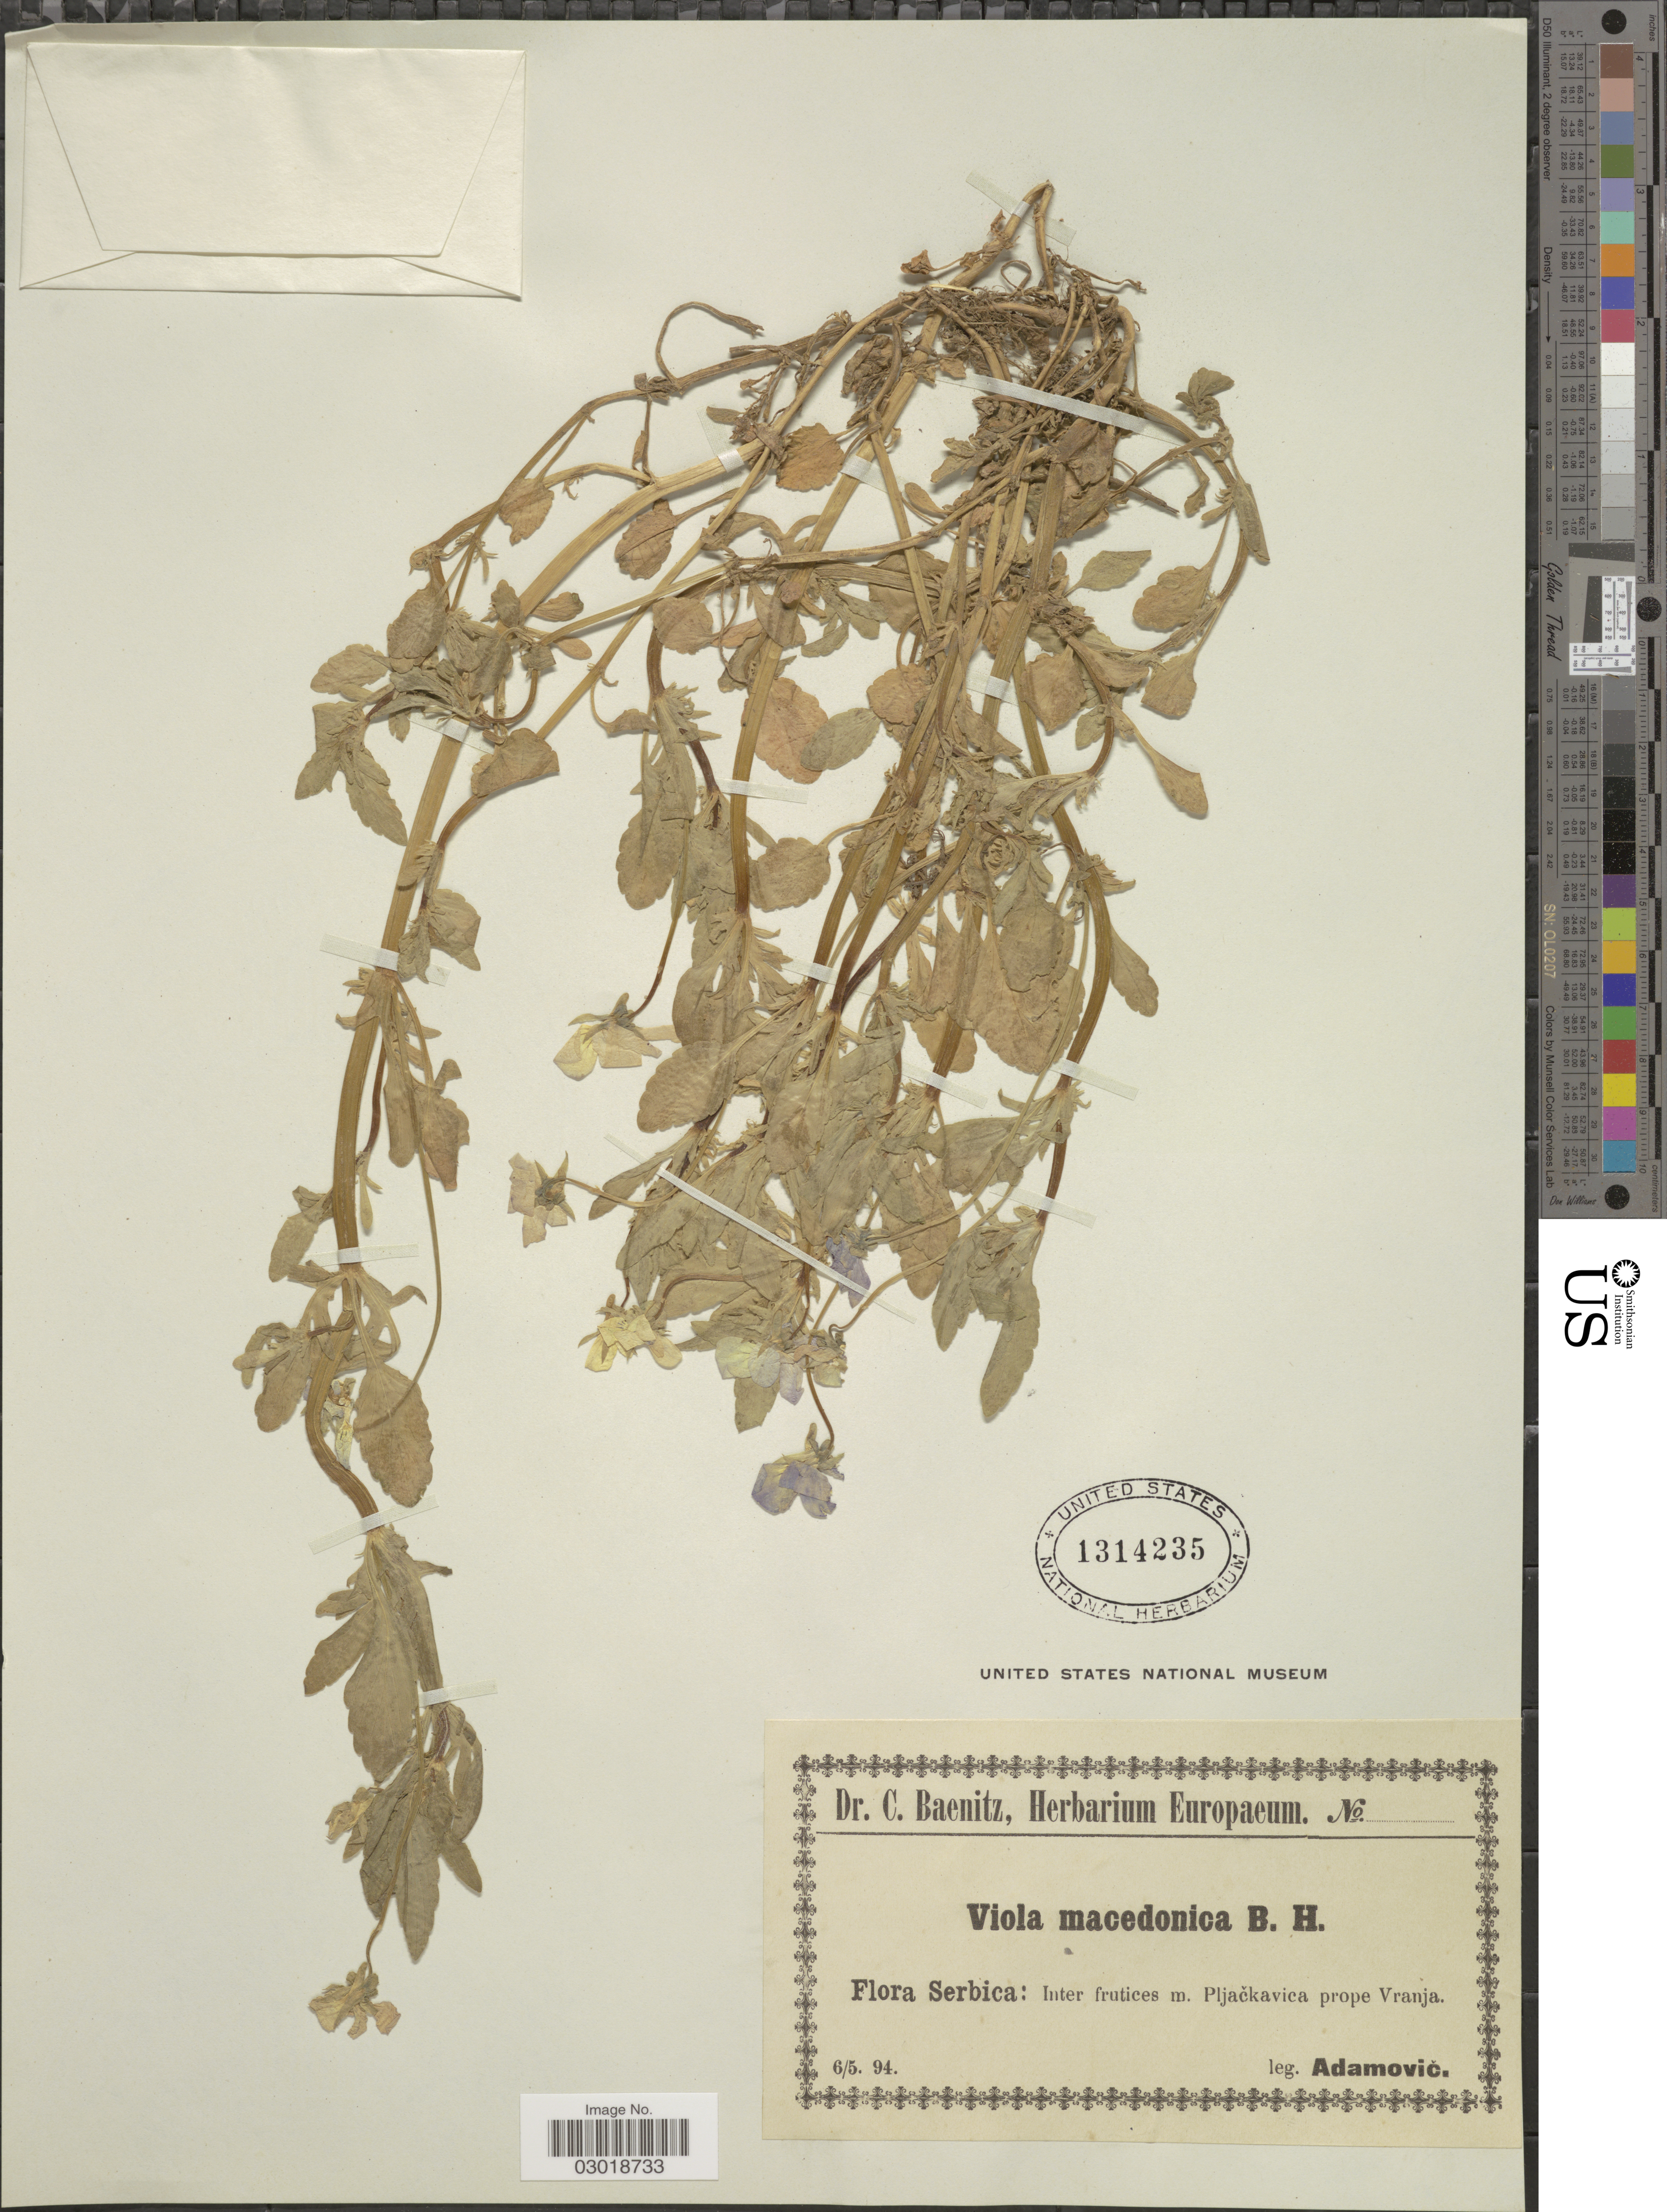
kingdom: Plantae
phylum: Tracheophyta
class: Magnoliopsida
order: Malpighiales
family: Violaceae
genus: Viola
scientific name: Viola macedonica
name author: Boiss. & Heldr.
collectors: Adamovic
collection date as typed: Transcribed d/m/y: 6/5/94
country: Serbia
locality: Serbica: Inter frutices m. Pljackavica prope Vranja.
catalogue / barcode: US 1314235